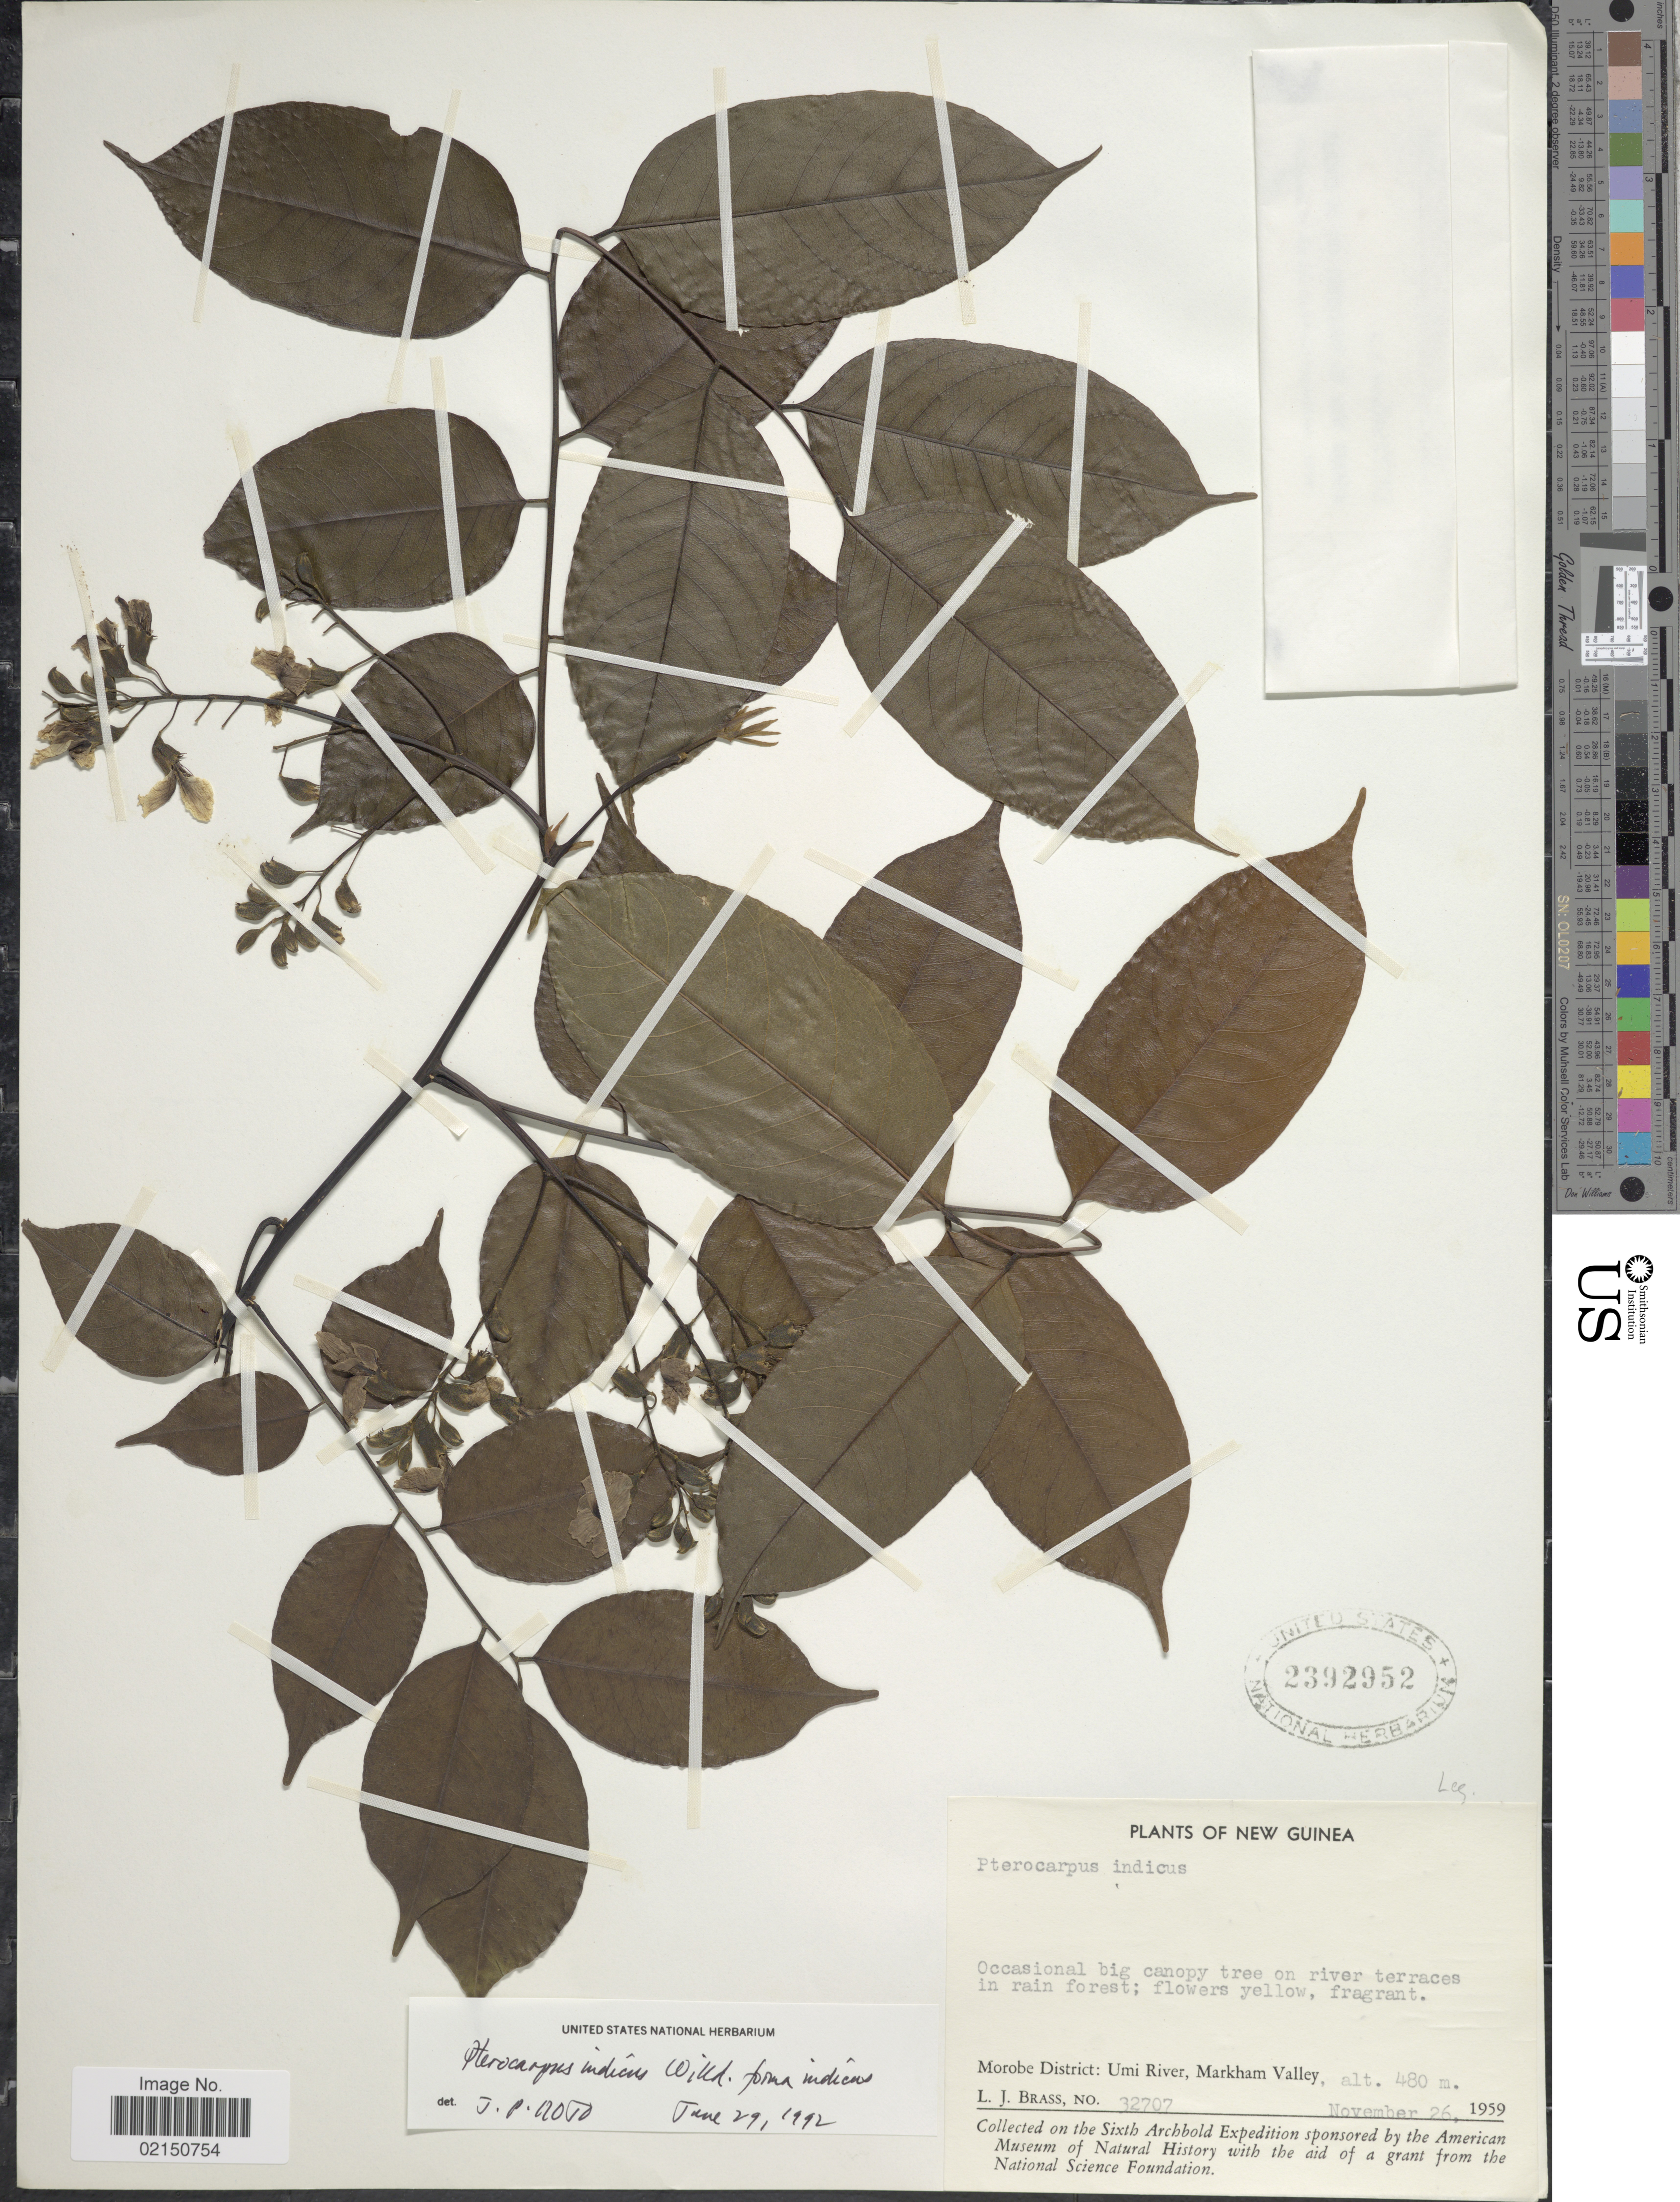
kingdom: Plantae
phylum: Tracheophyta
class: Magnoliopsida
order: Fabales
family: Fabaceae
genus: Pterocarpus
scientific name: Pterocarpus indicus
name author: Willd.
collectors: L. J. Brass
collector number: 32707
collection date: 1959-11-26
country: Papua New Guinea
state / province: Morobe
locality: New Guinea. Umi River, Markham Valley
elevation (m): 480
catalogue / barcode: US 2392952